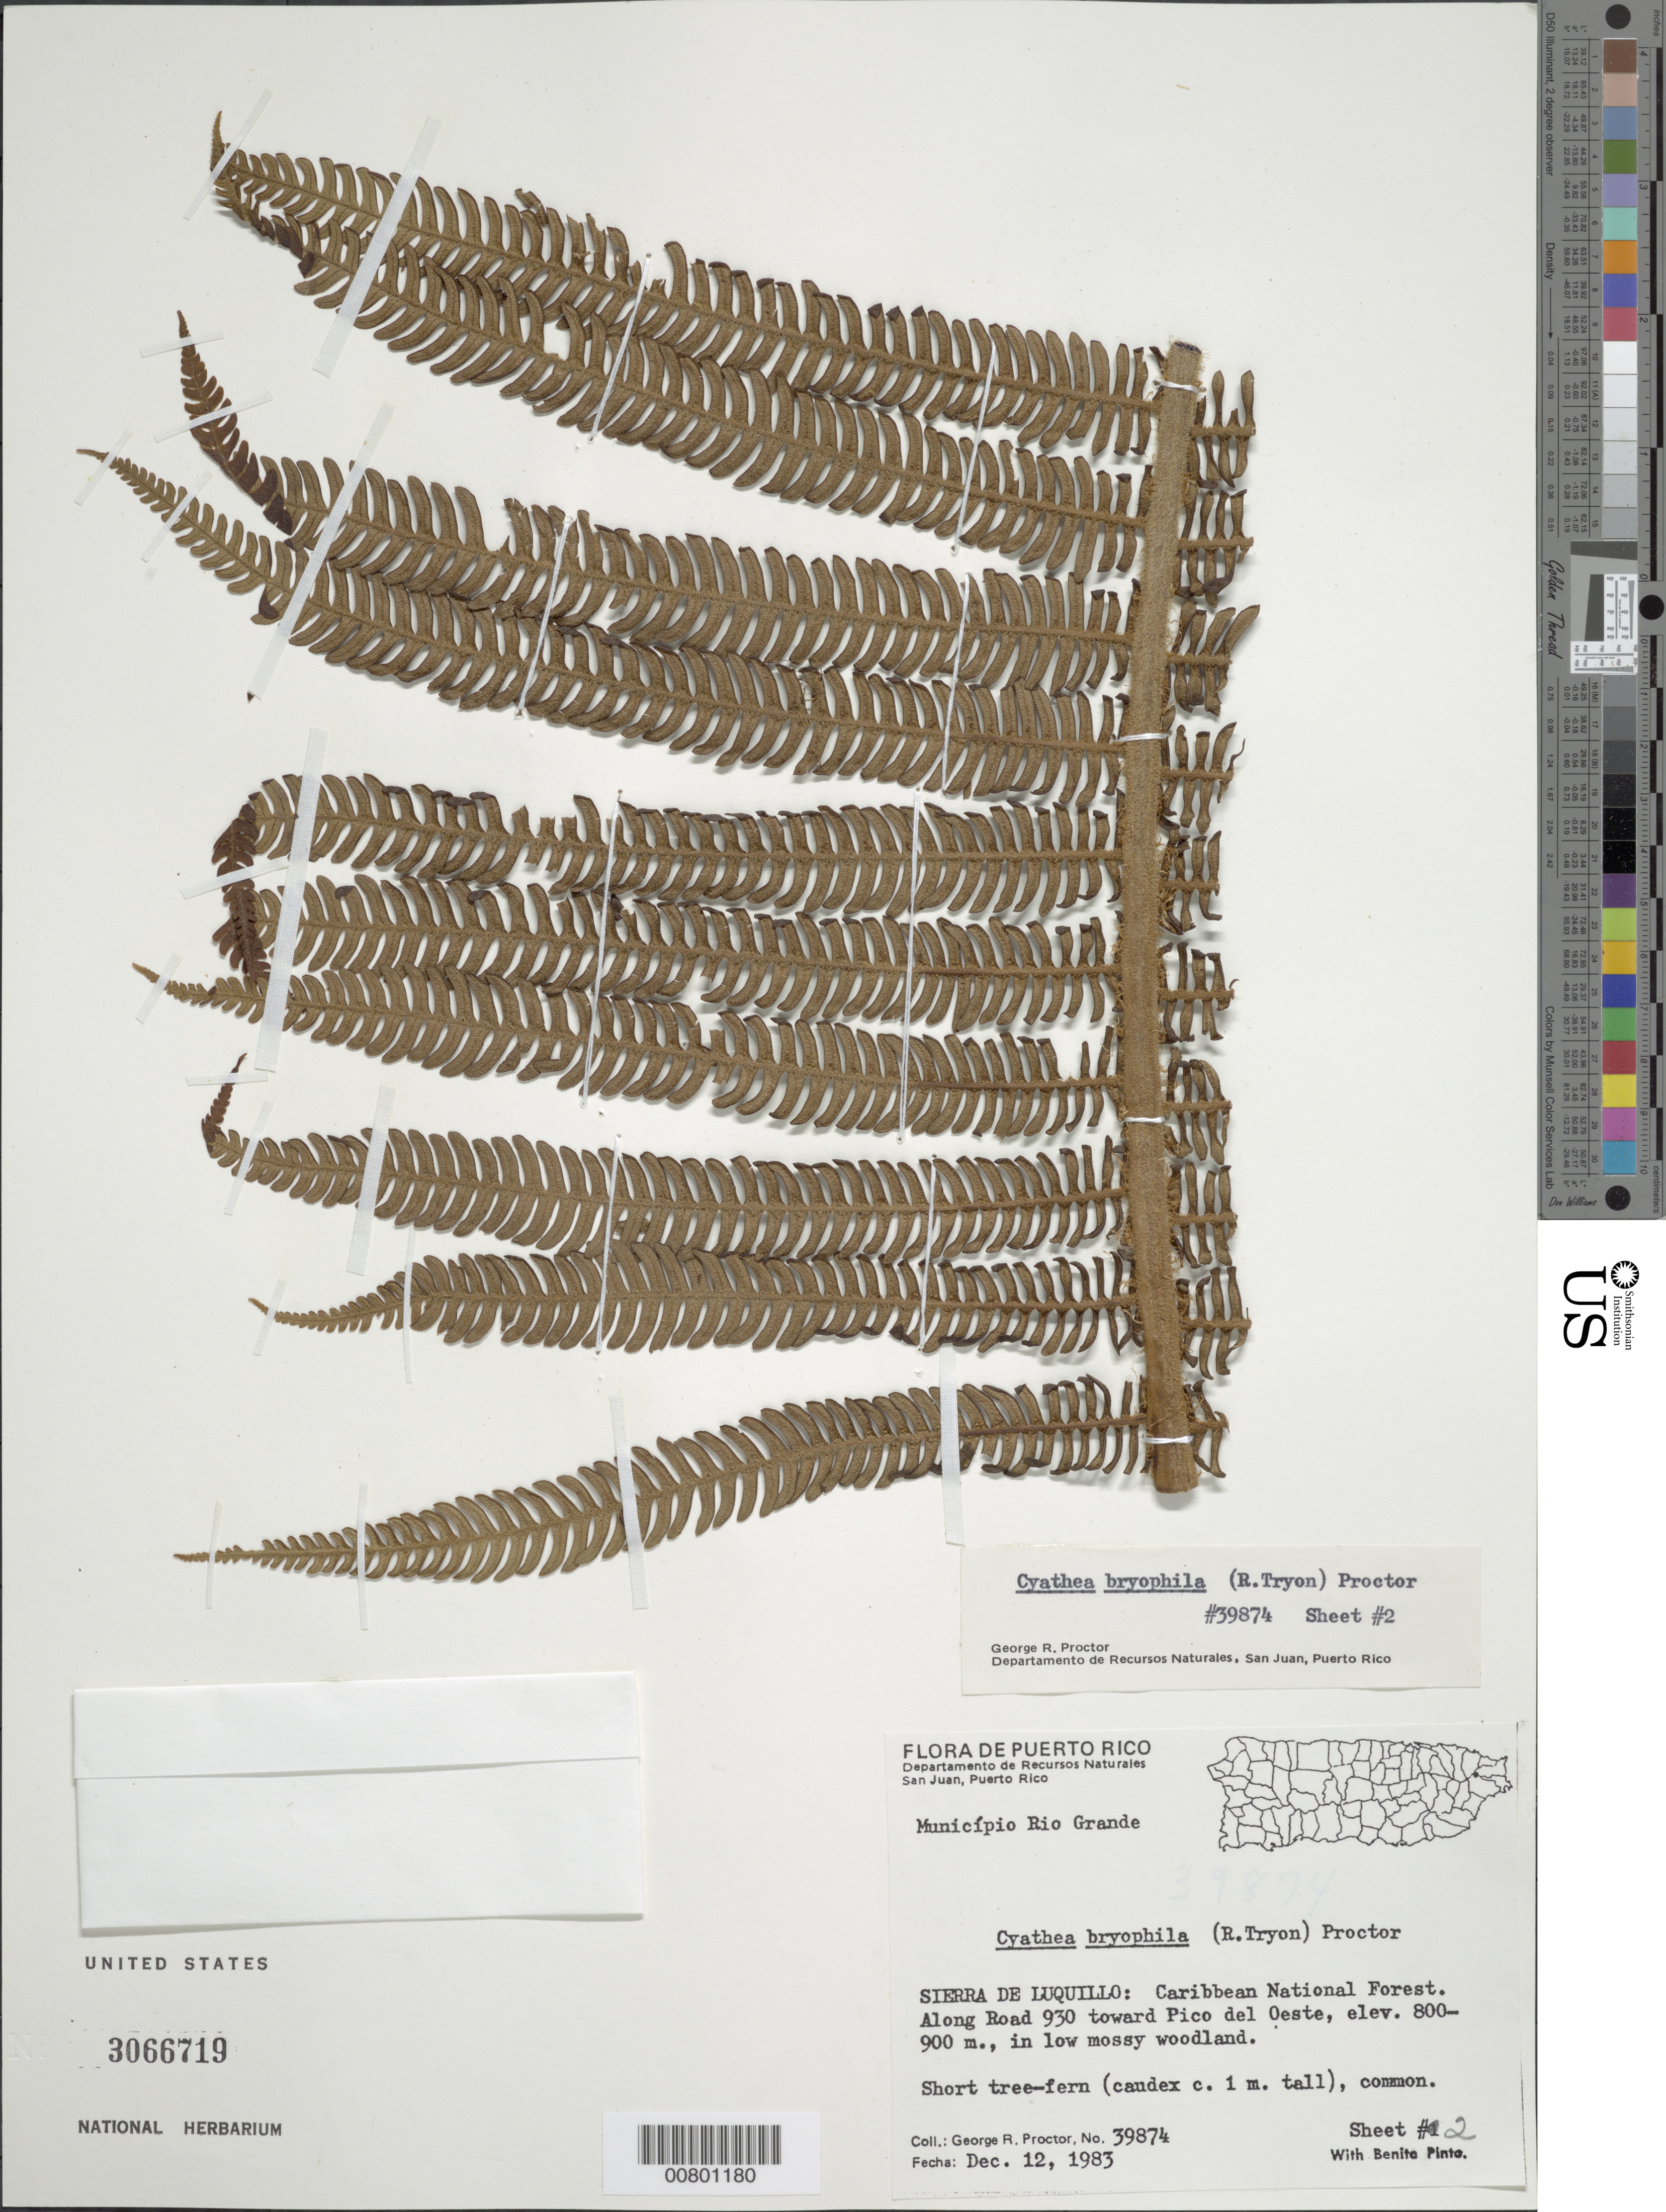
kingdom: Plantae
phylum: Tracheophyta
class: Polypodiopsida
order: Cyatheales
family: Cyatheaceae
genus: Alsophila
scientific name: Alsophila bryophila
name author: R.M. Tryon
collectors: G. R. Proctor & B. Pinto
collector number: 39874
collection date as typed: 12 Dec 1983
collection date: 1983-12-12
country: Puerto Rico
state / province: Río Grande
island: Puerto Rico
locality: Sierra de Luquillo, Caribbean National Forest, along Road 930 toward Pico del Oeste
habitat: Low mossy woodland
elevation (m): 800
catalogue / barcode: US 3066719